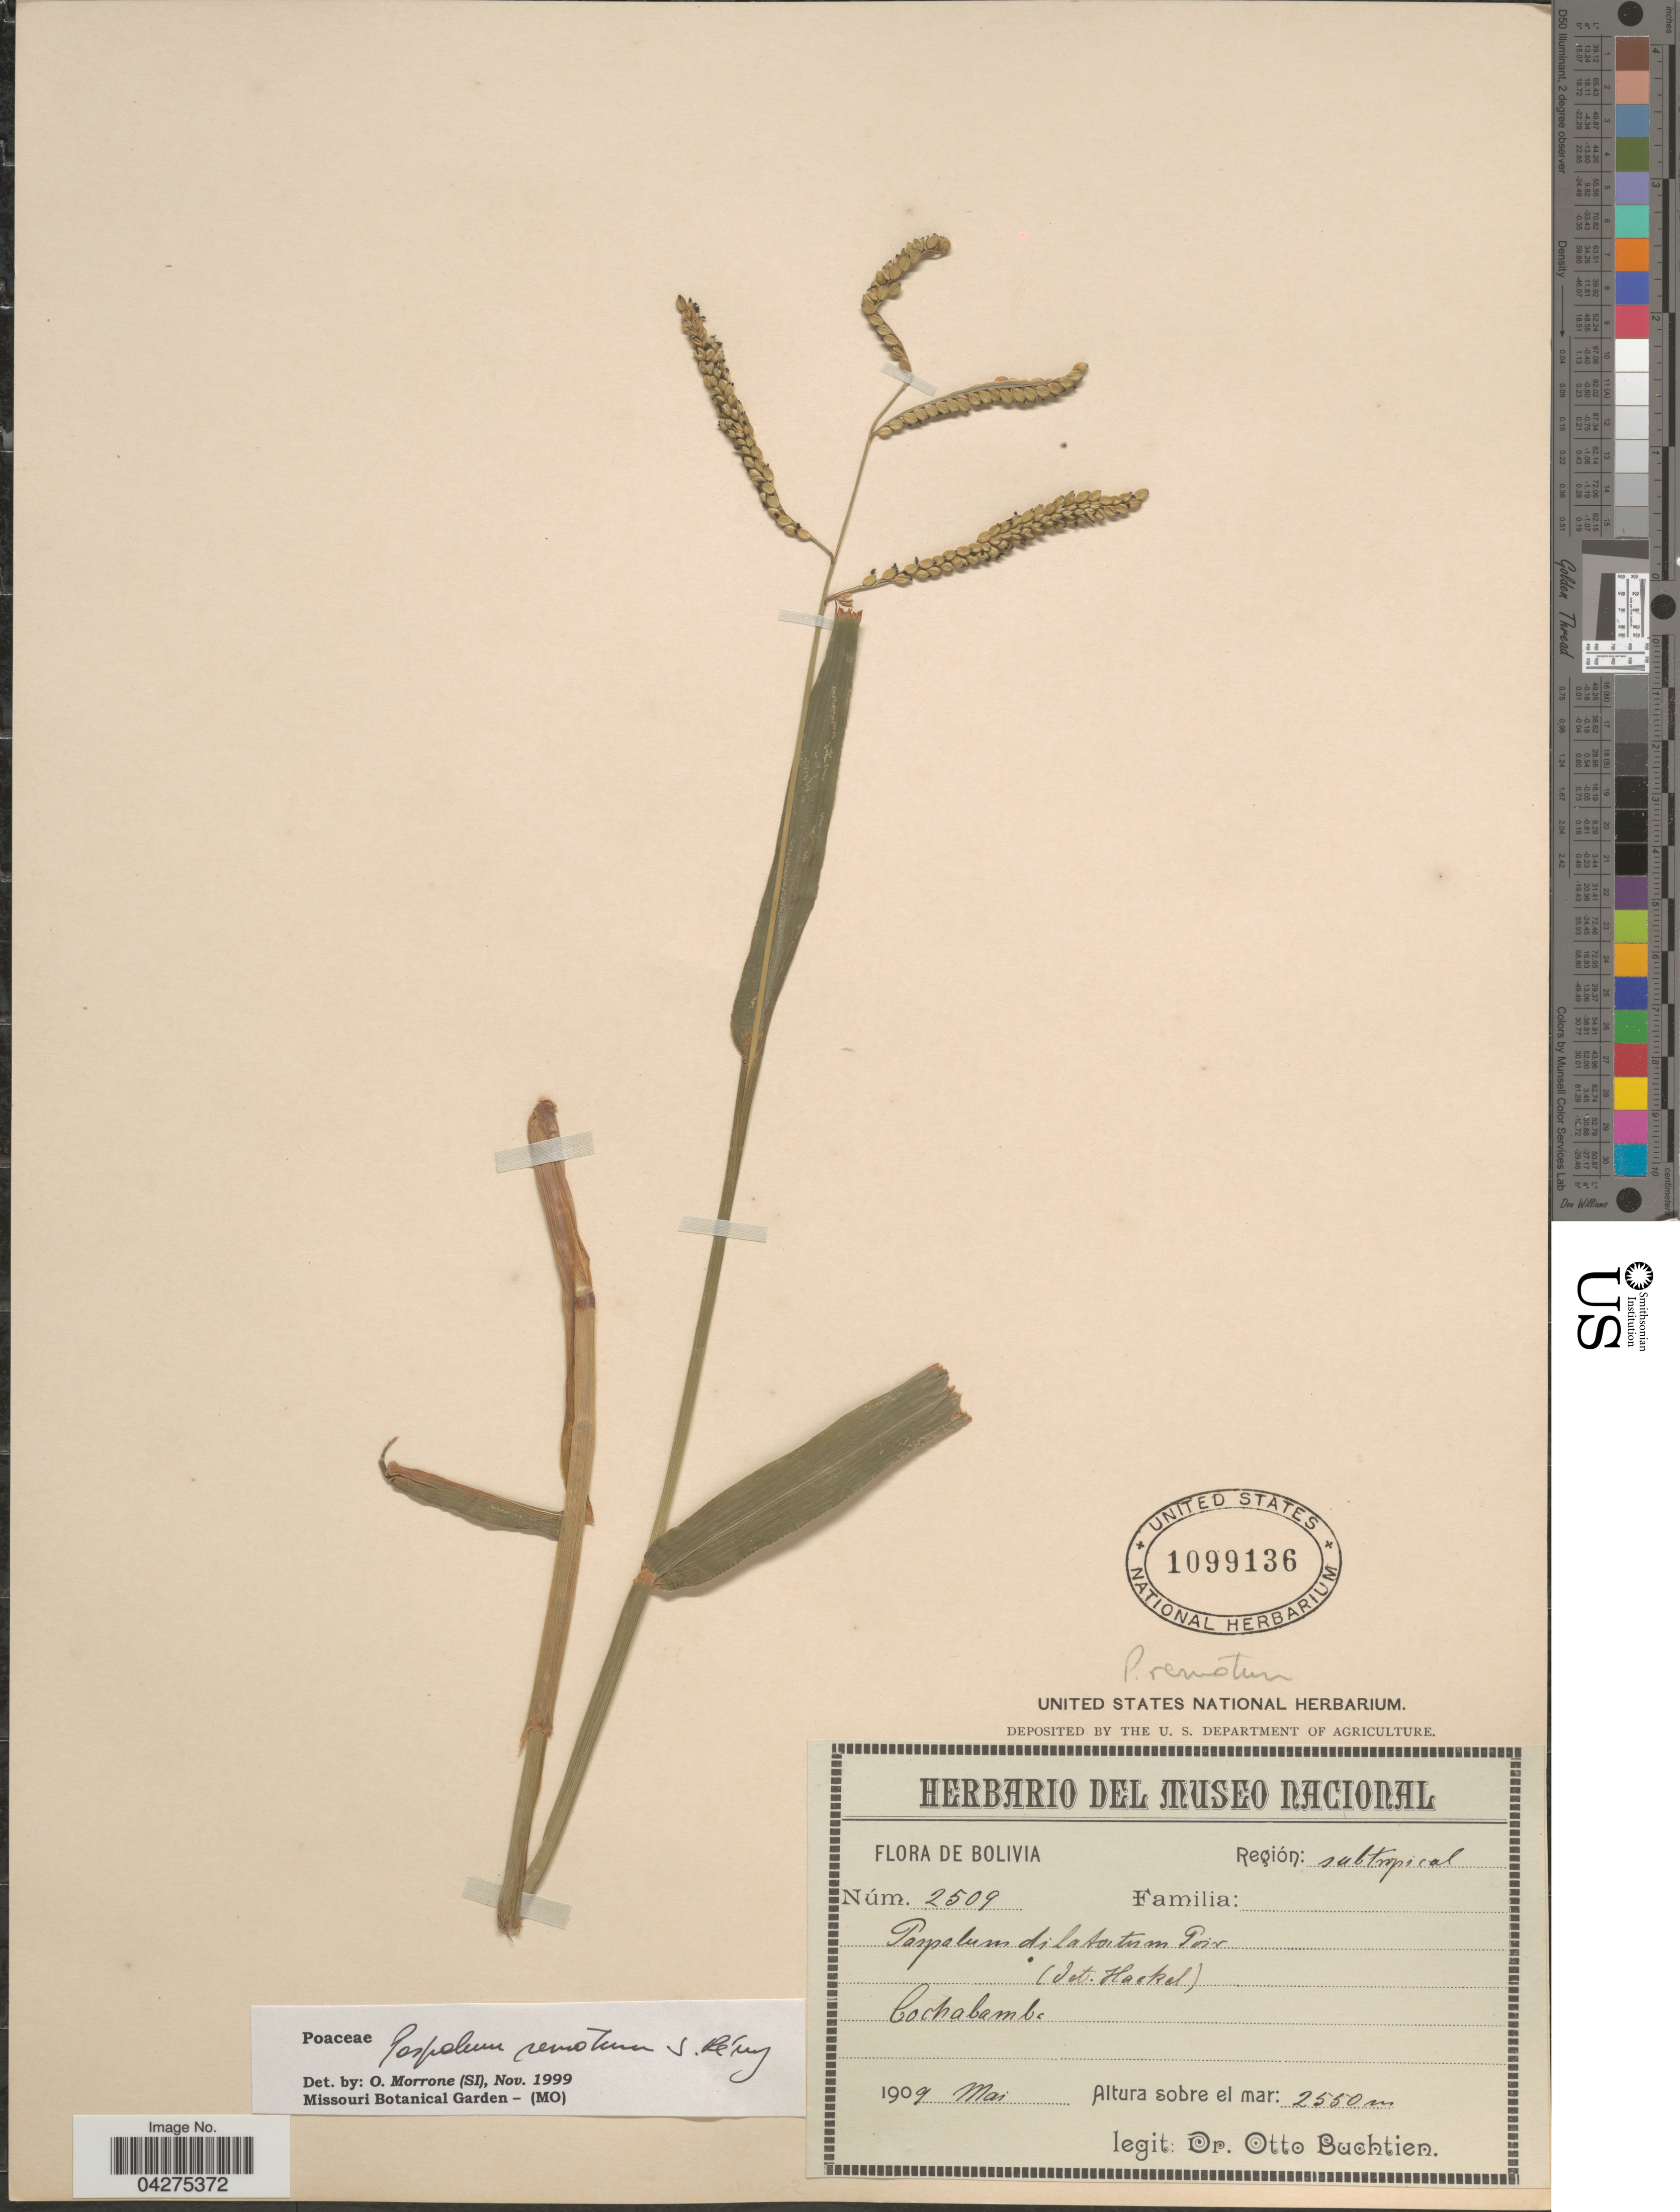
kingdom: Plantae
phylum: Tracheophyta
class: Liliopsida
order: Poales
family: Poaceae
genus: Paspalum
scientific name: Paspalum remotum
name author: J. Rémy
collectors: O. Buchtien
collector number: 2509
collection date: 1909-05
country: Bolivia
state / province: Cochabamba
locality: Región: subtropical.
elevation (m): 2550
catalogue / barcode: US 1099136